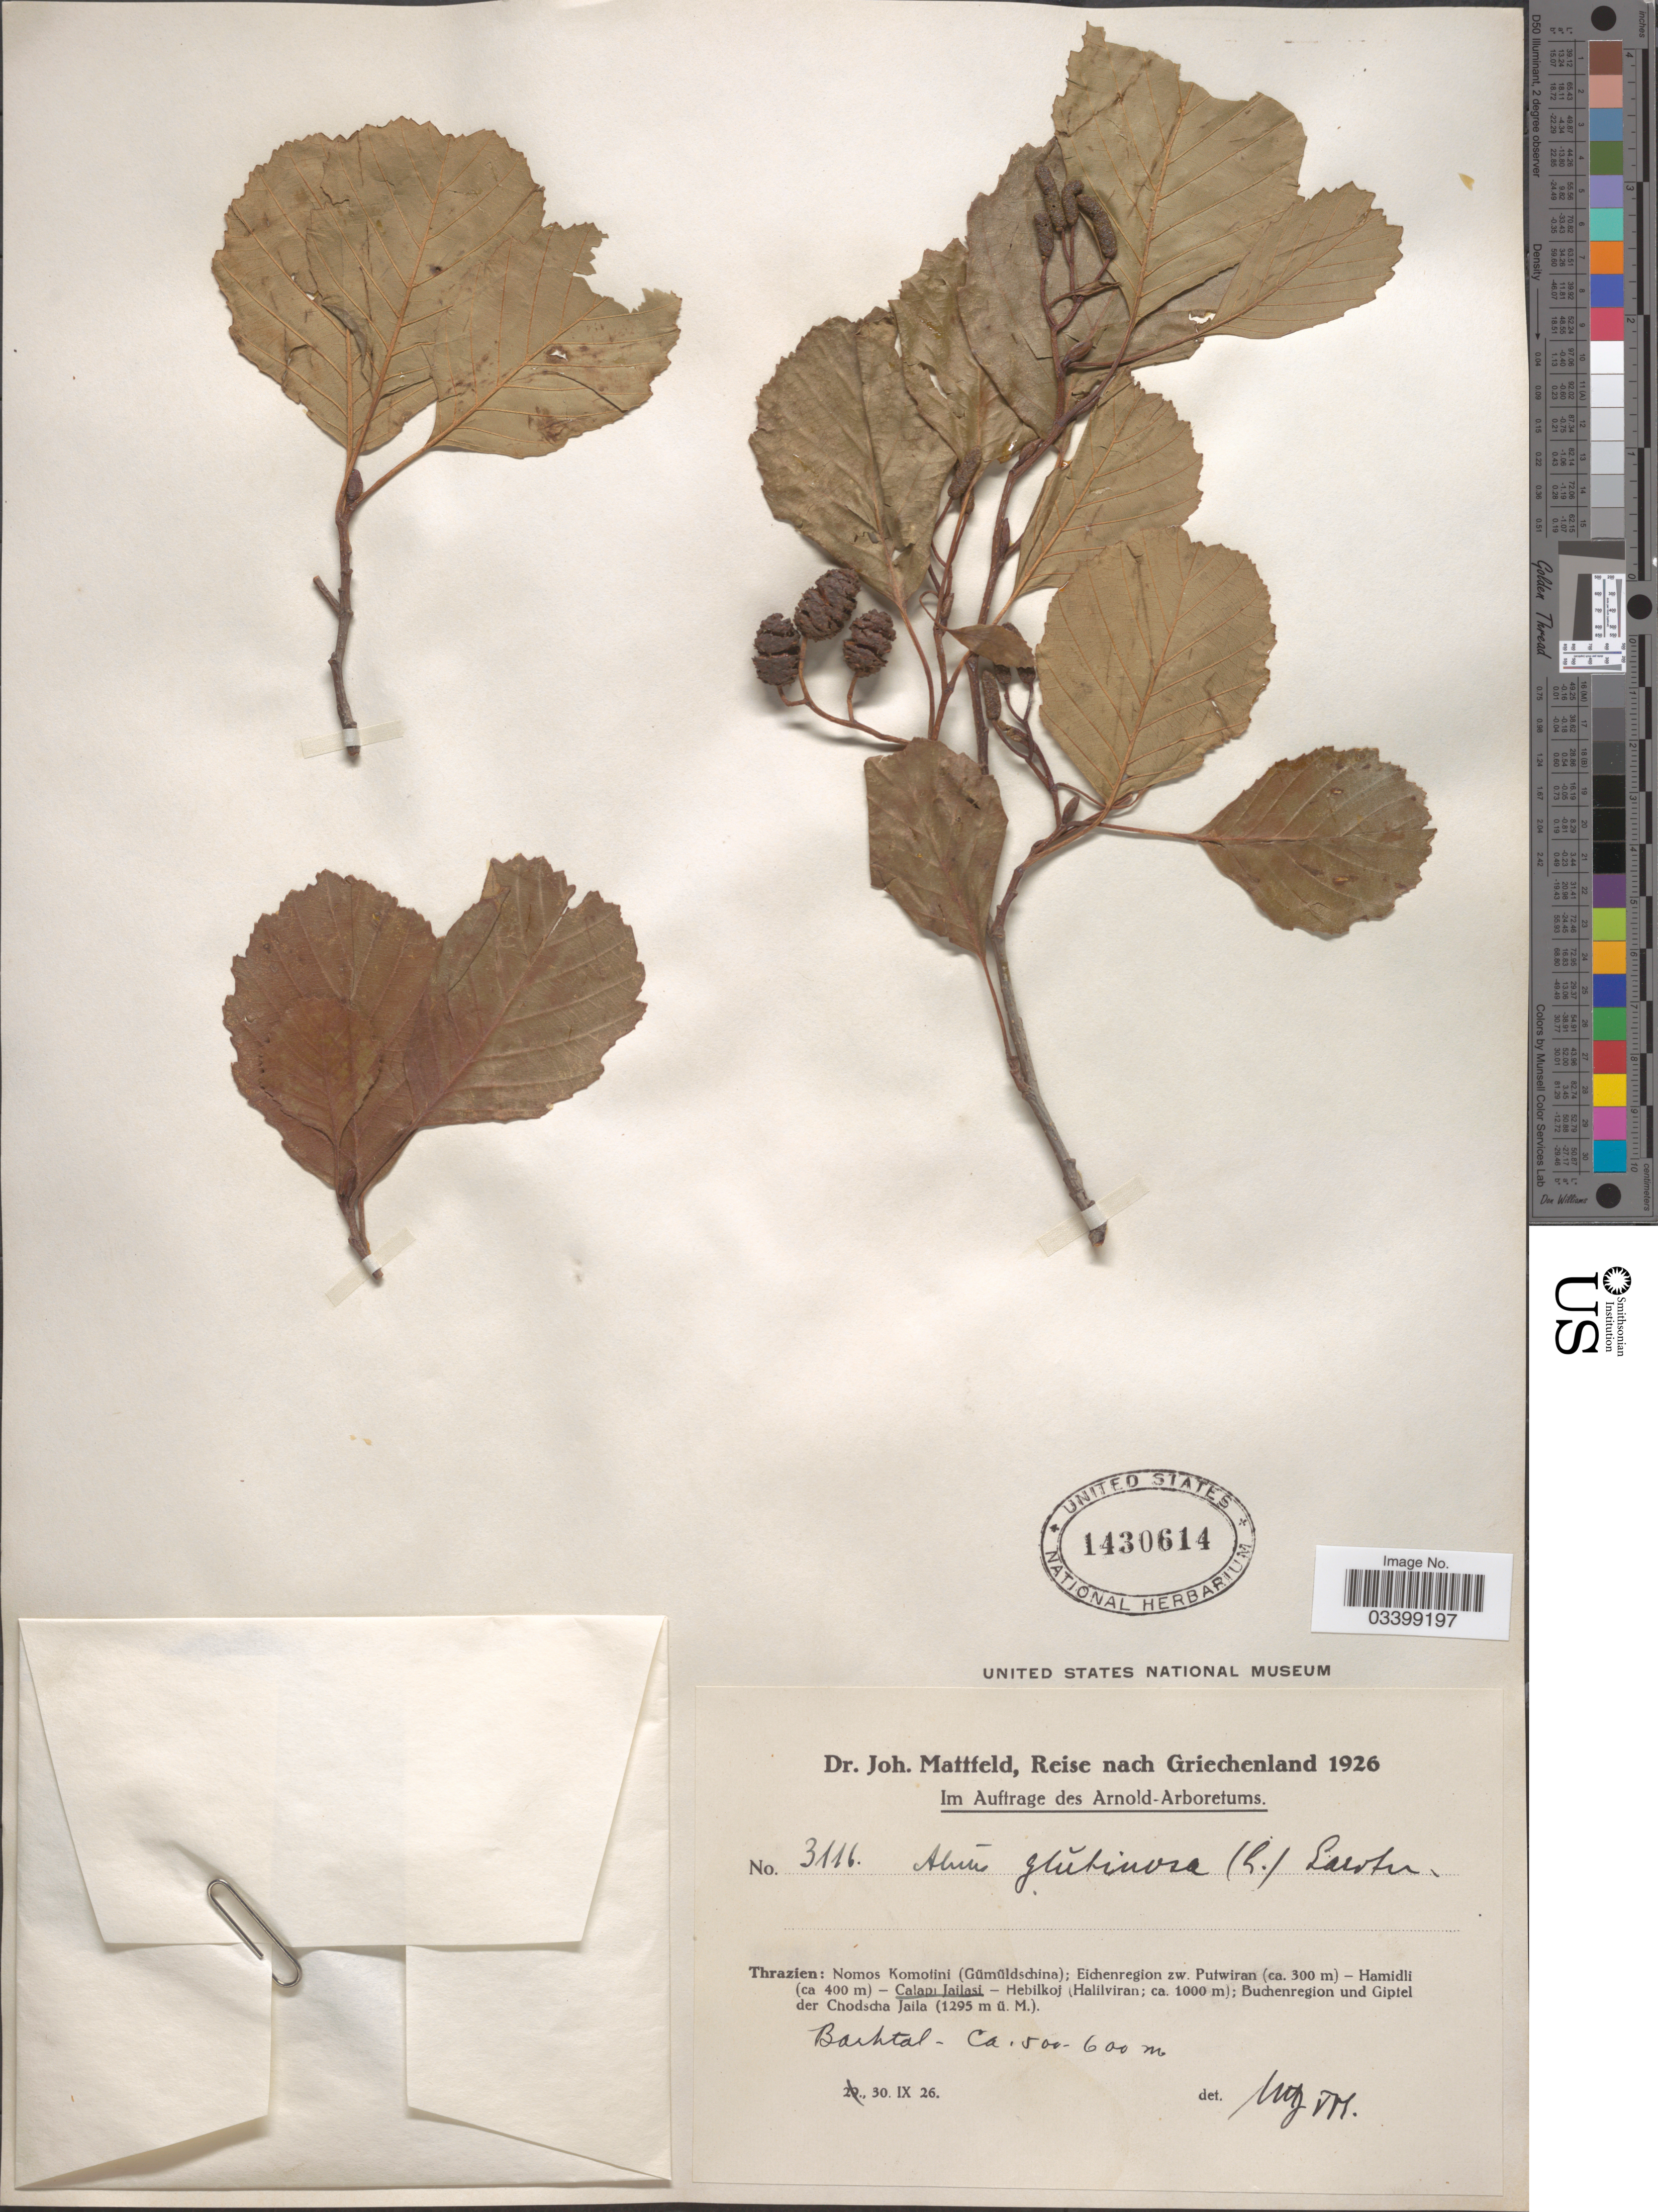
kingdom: Plantae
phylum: Tracheophyta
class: Magnoliopsida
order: Fagales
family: Betulaceae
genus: Alnus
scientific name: Alnus glutinosa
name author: (L.) Gaertn.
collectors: J. Mattfeld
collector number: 3116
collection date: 1926-09-30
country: Greece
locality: Thrazien: Calapi Jailasi. Barthal.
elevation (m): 500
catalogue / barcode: US 1430614